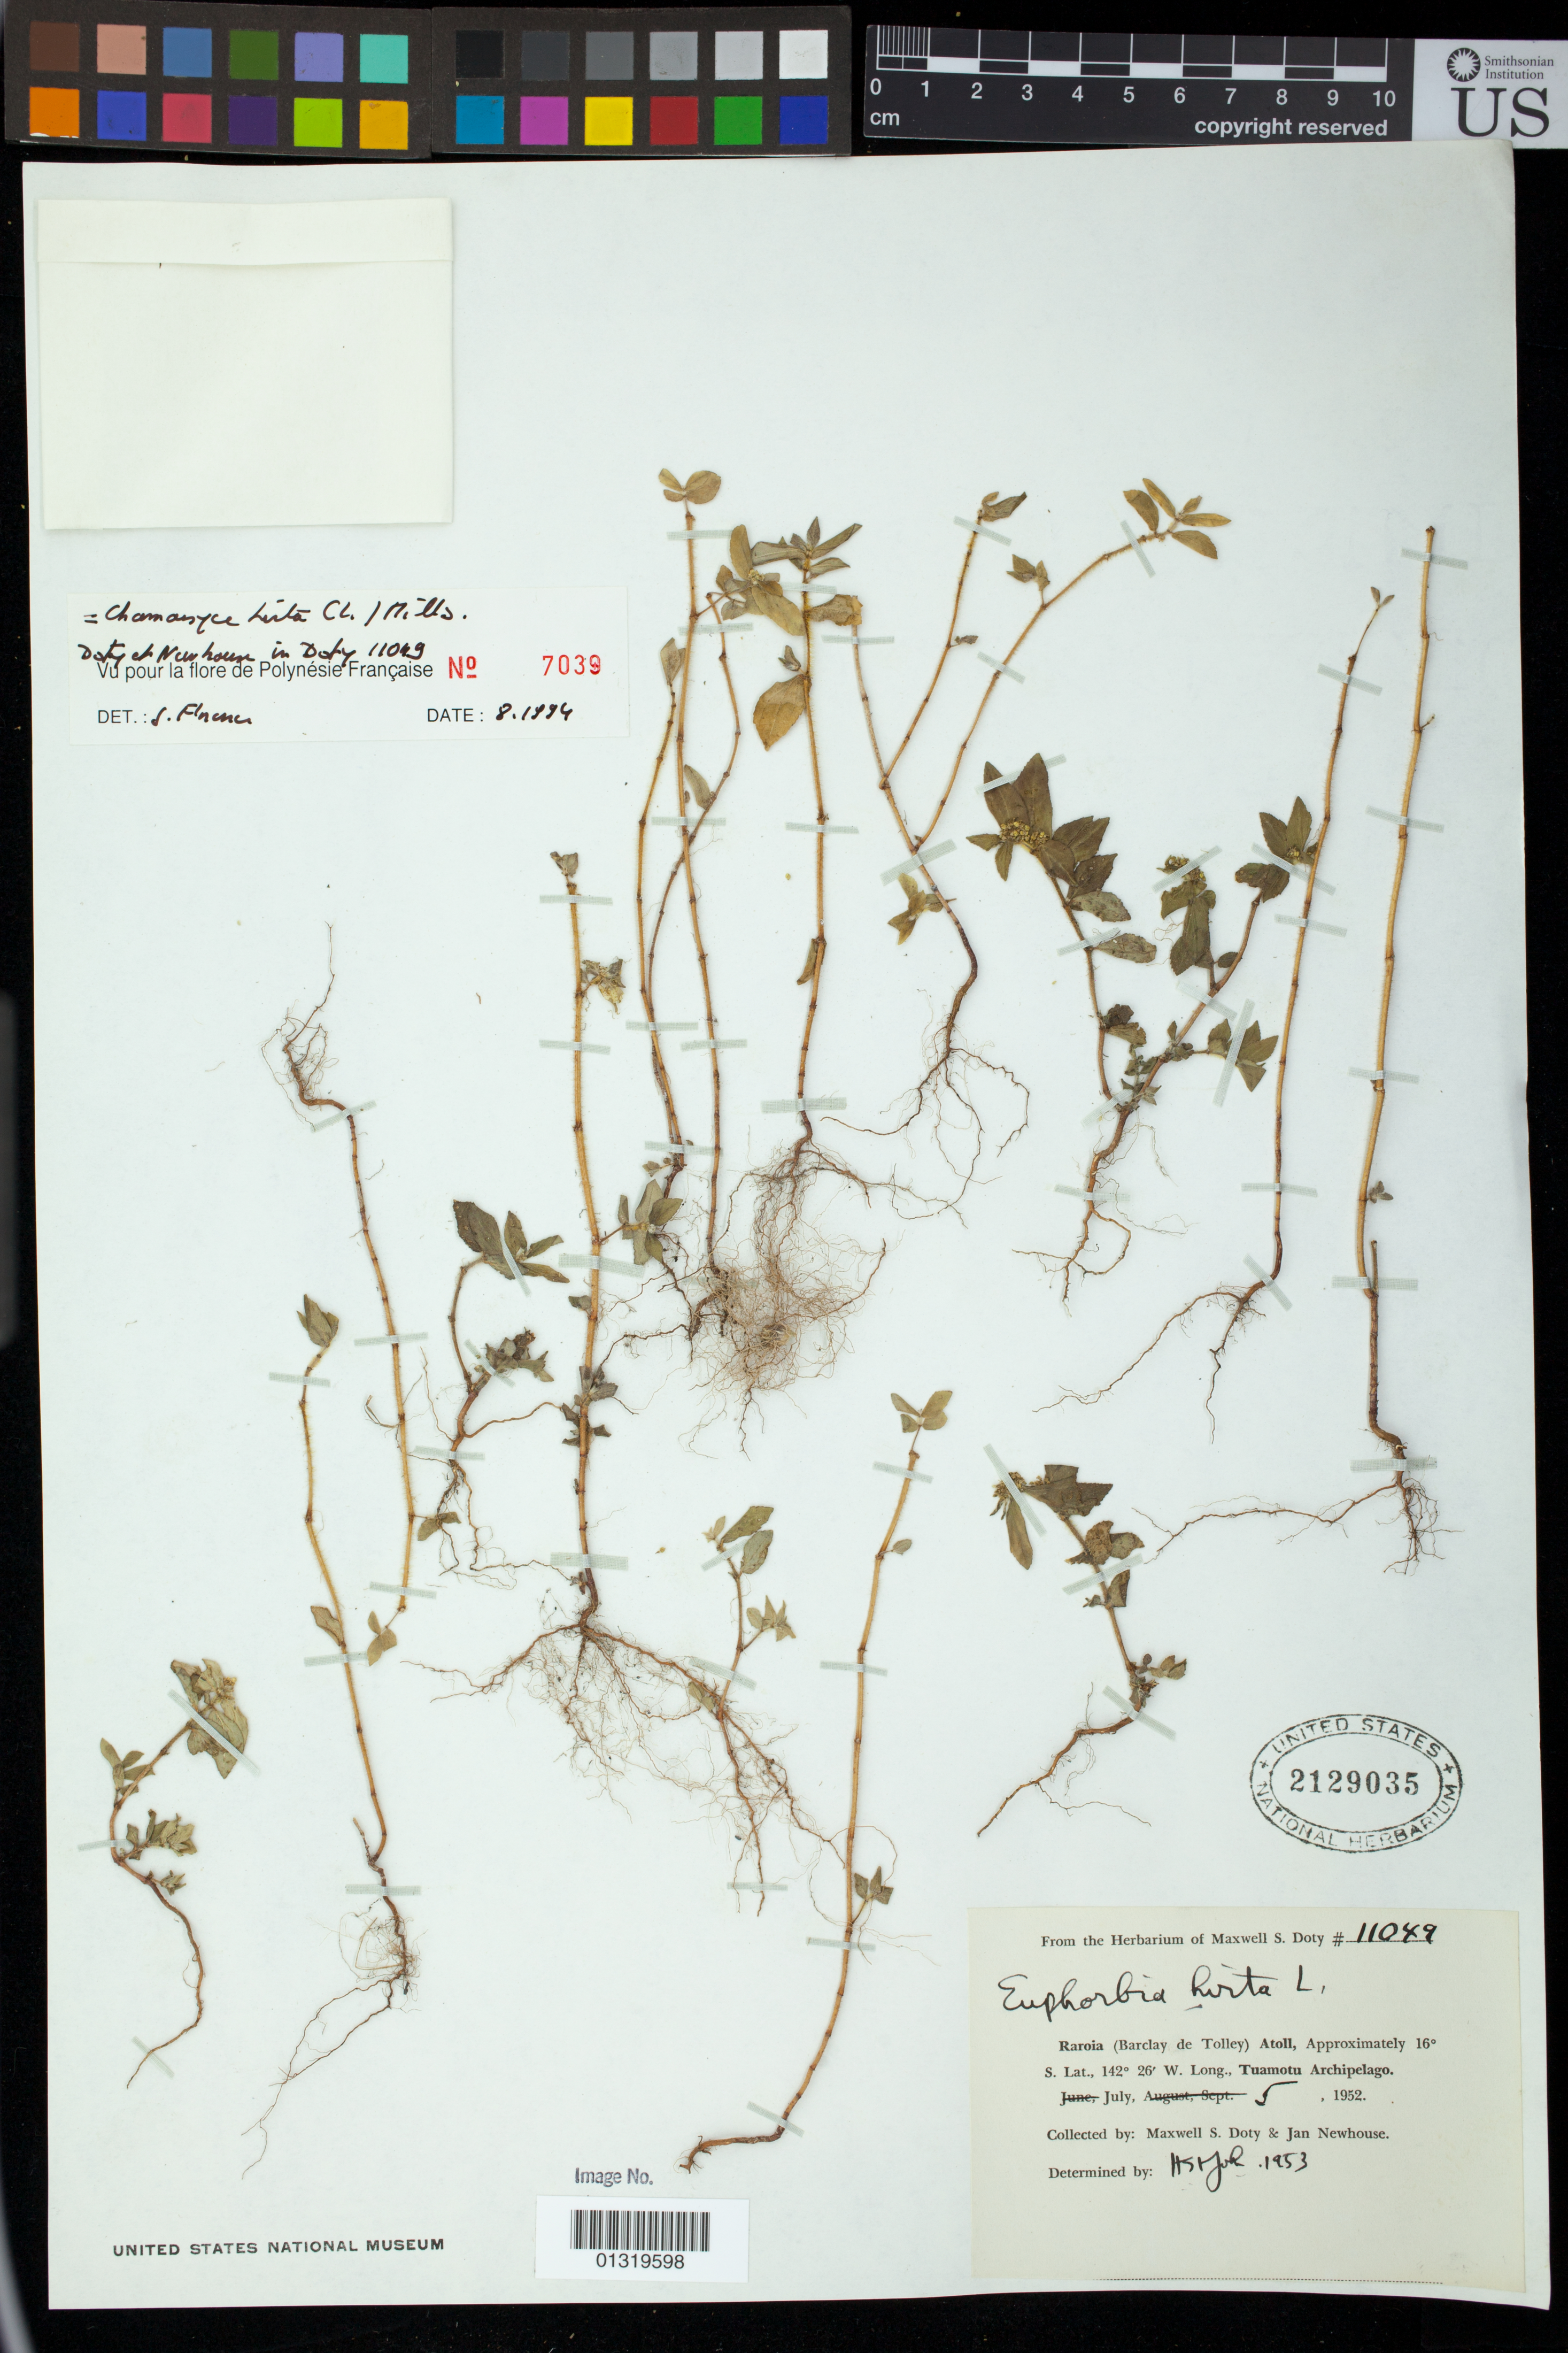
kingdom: Plantae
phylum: Tracheophyta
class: Magnoliopsida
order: Malpighiales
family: Euphorbiaceae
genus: Euphorbia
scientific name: Euphorbia hirta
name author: L.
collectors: M. S. Doty & J. Newhouse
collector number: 11049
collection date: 1952-07-05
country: French Polynesia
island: Raroia [Barclay de Tolley] Atoll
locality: Raroia (Barclay de Tolley) Atoll; Tuamotu Archipelago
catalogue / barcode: US 2129035